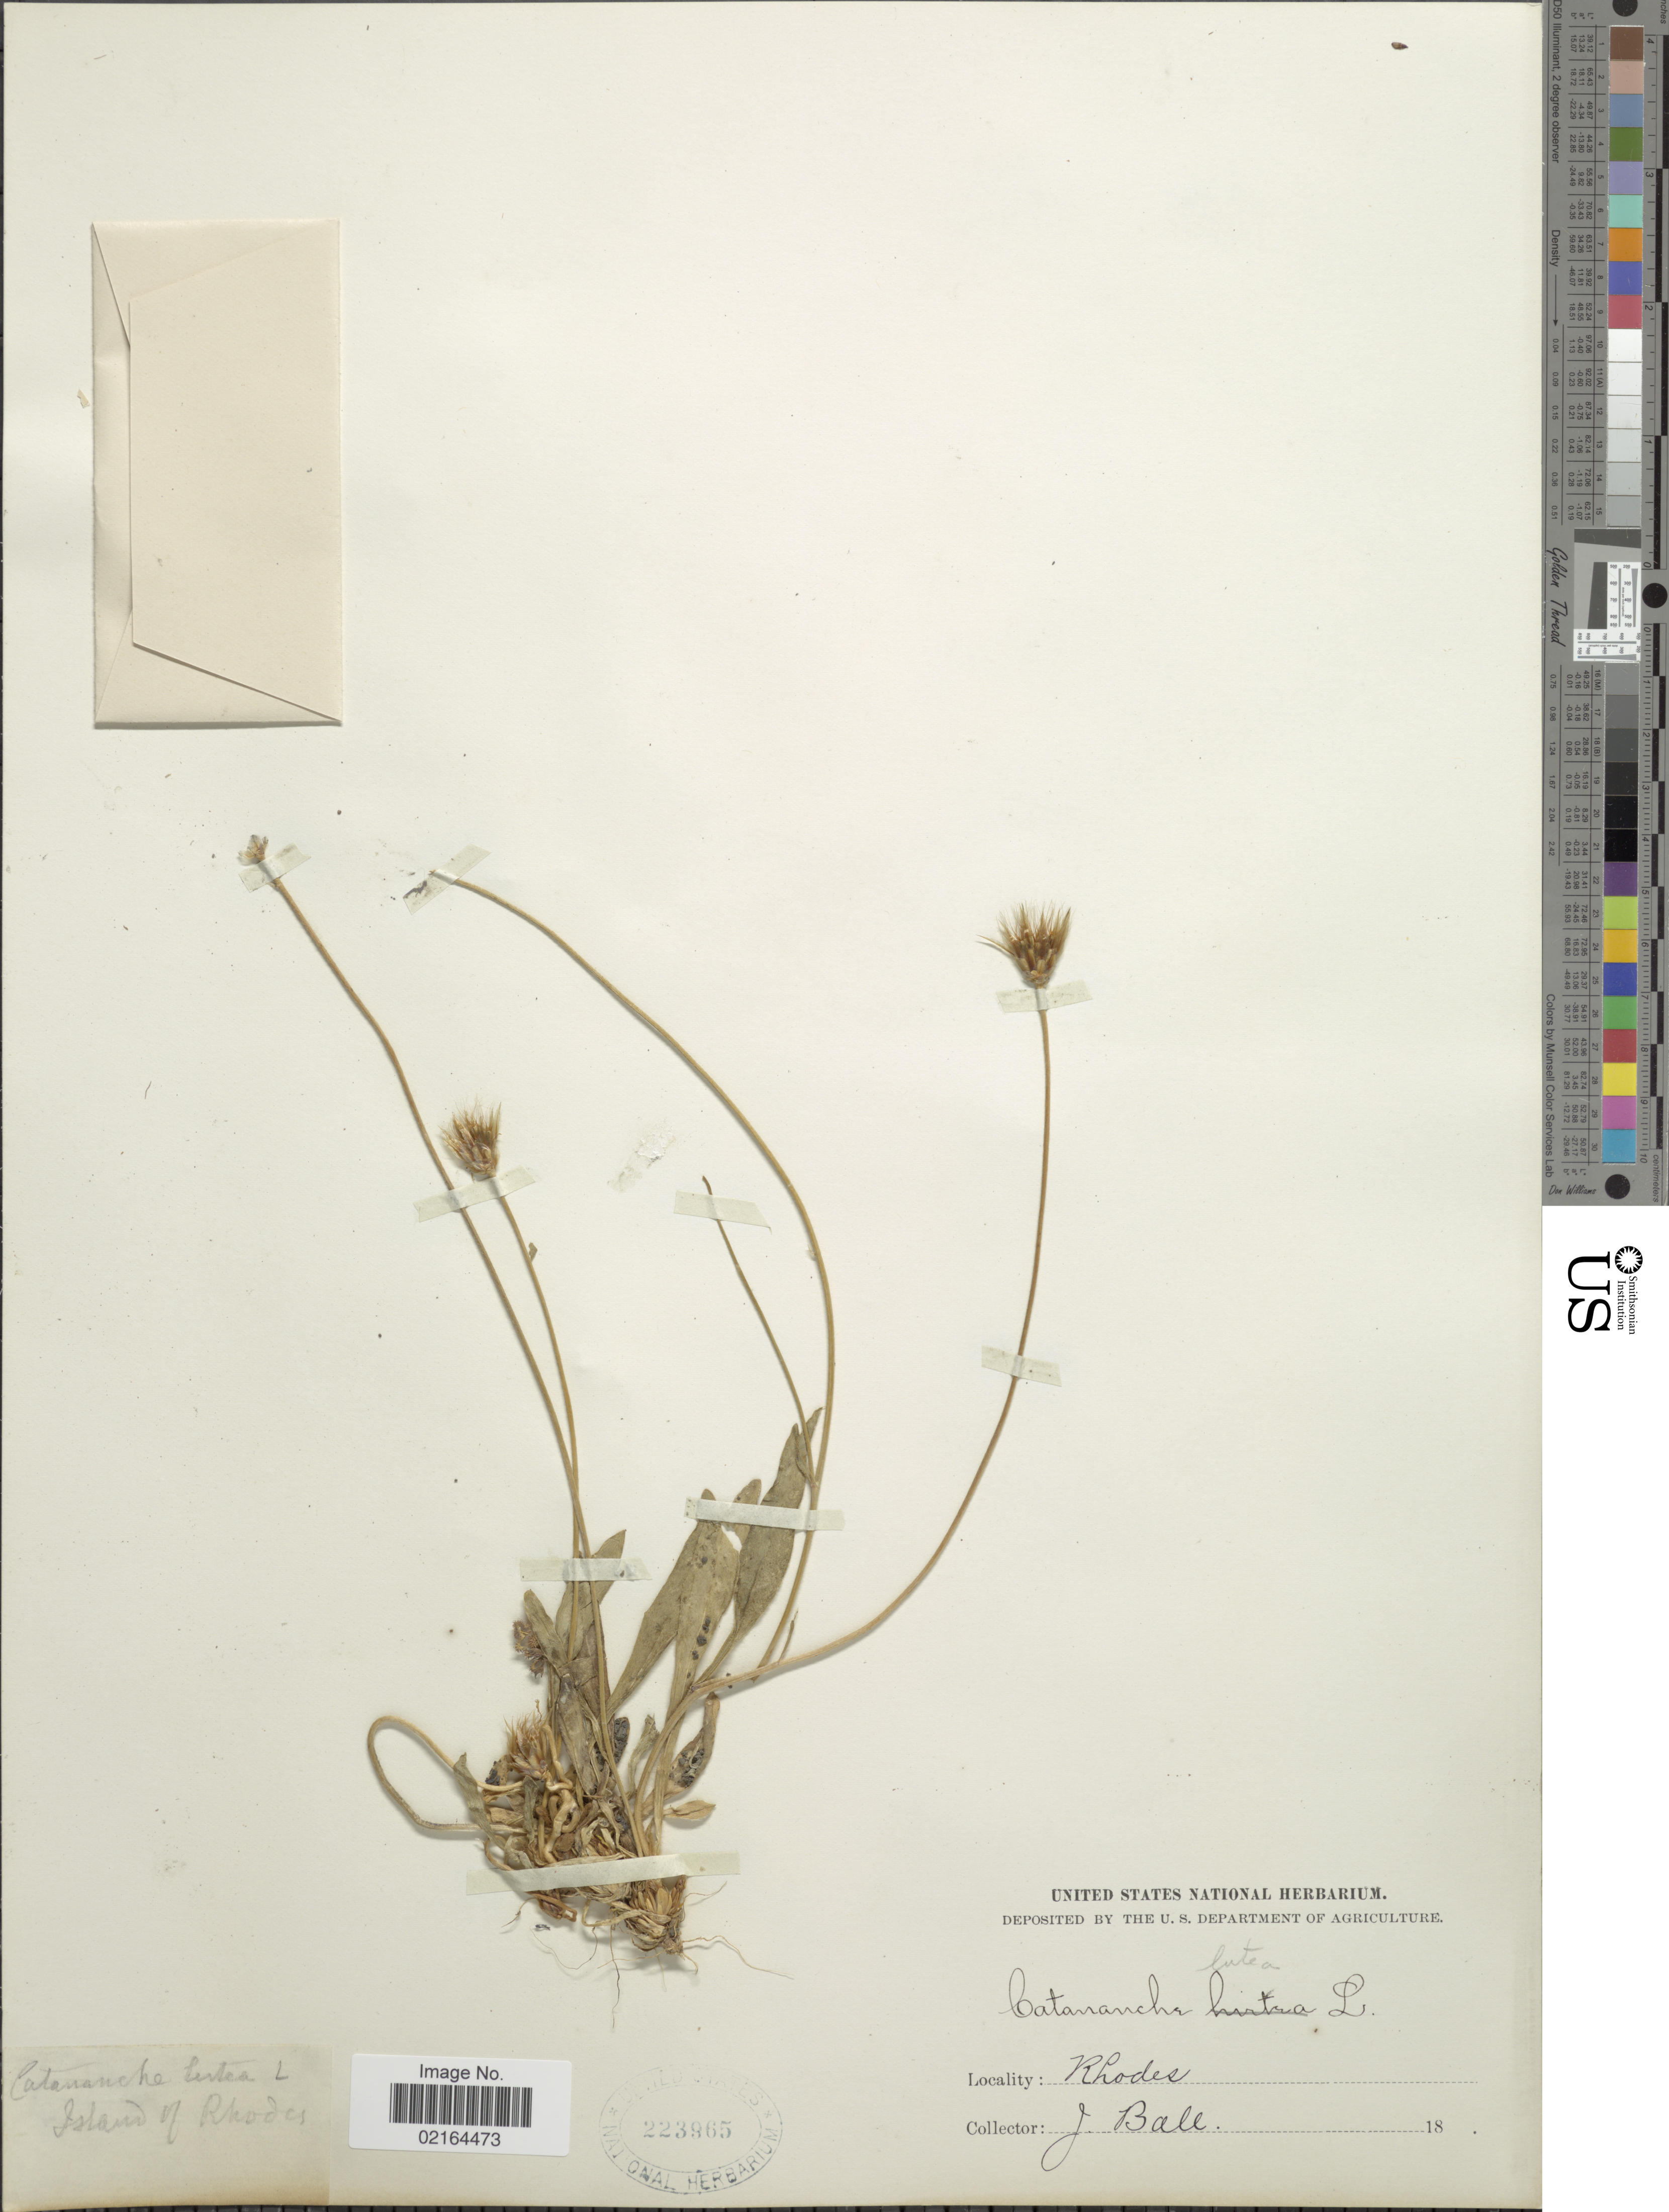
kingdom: Plantae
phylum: Tracheophyta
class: Magnoliopsida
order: Asterales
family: Asteraceae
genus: Catananche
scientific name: Catananche lutea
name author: L.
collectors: J. Ball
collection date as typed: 18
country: Greece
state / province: South Aegean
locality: Island of Rhodes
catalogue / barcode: US 223965